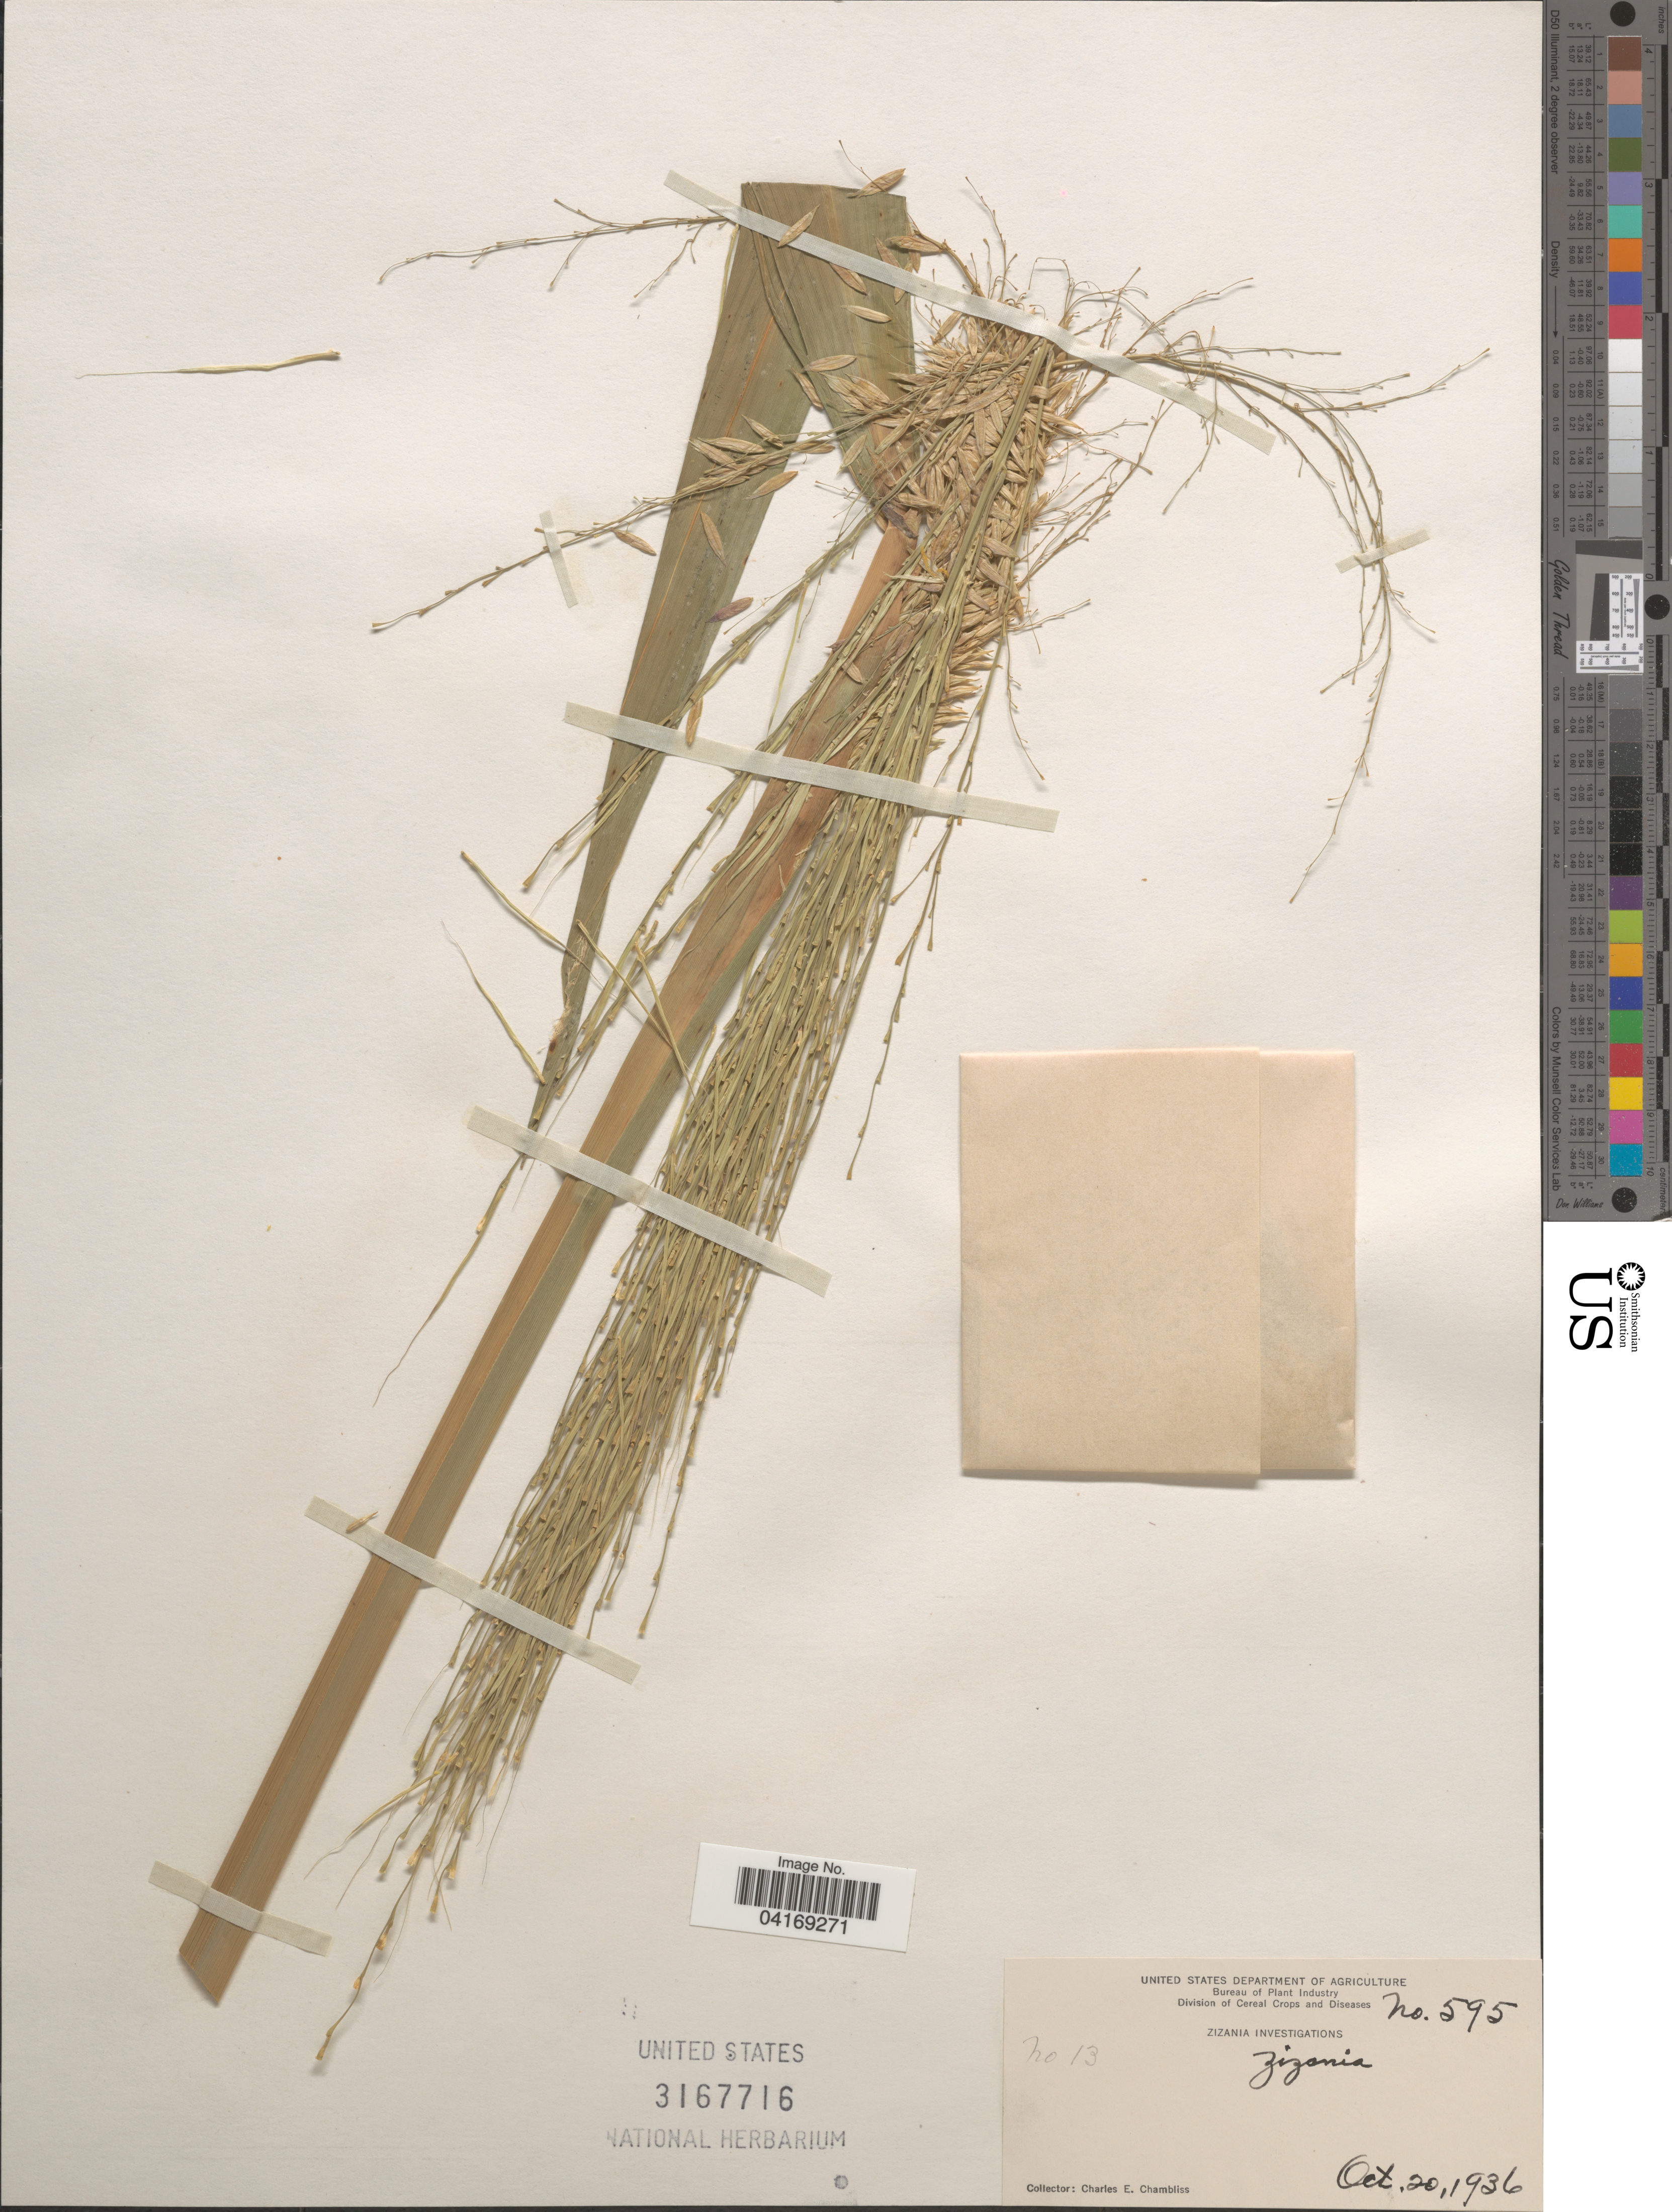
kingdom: Plantae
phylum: Tracheophyta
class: Liliopsida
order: Poales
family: Poaceae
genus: Zizania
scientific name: Zizania sp.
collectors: C. Chambliss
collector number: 595/13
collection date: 1936-10-20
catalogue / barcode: US 3167716